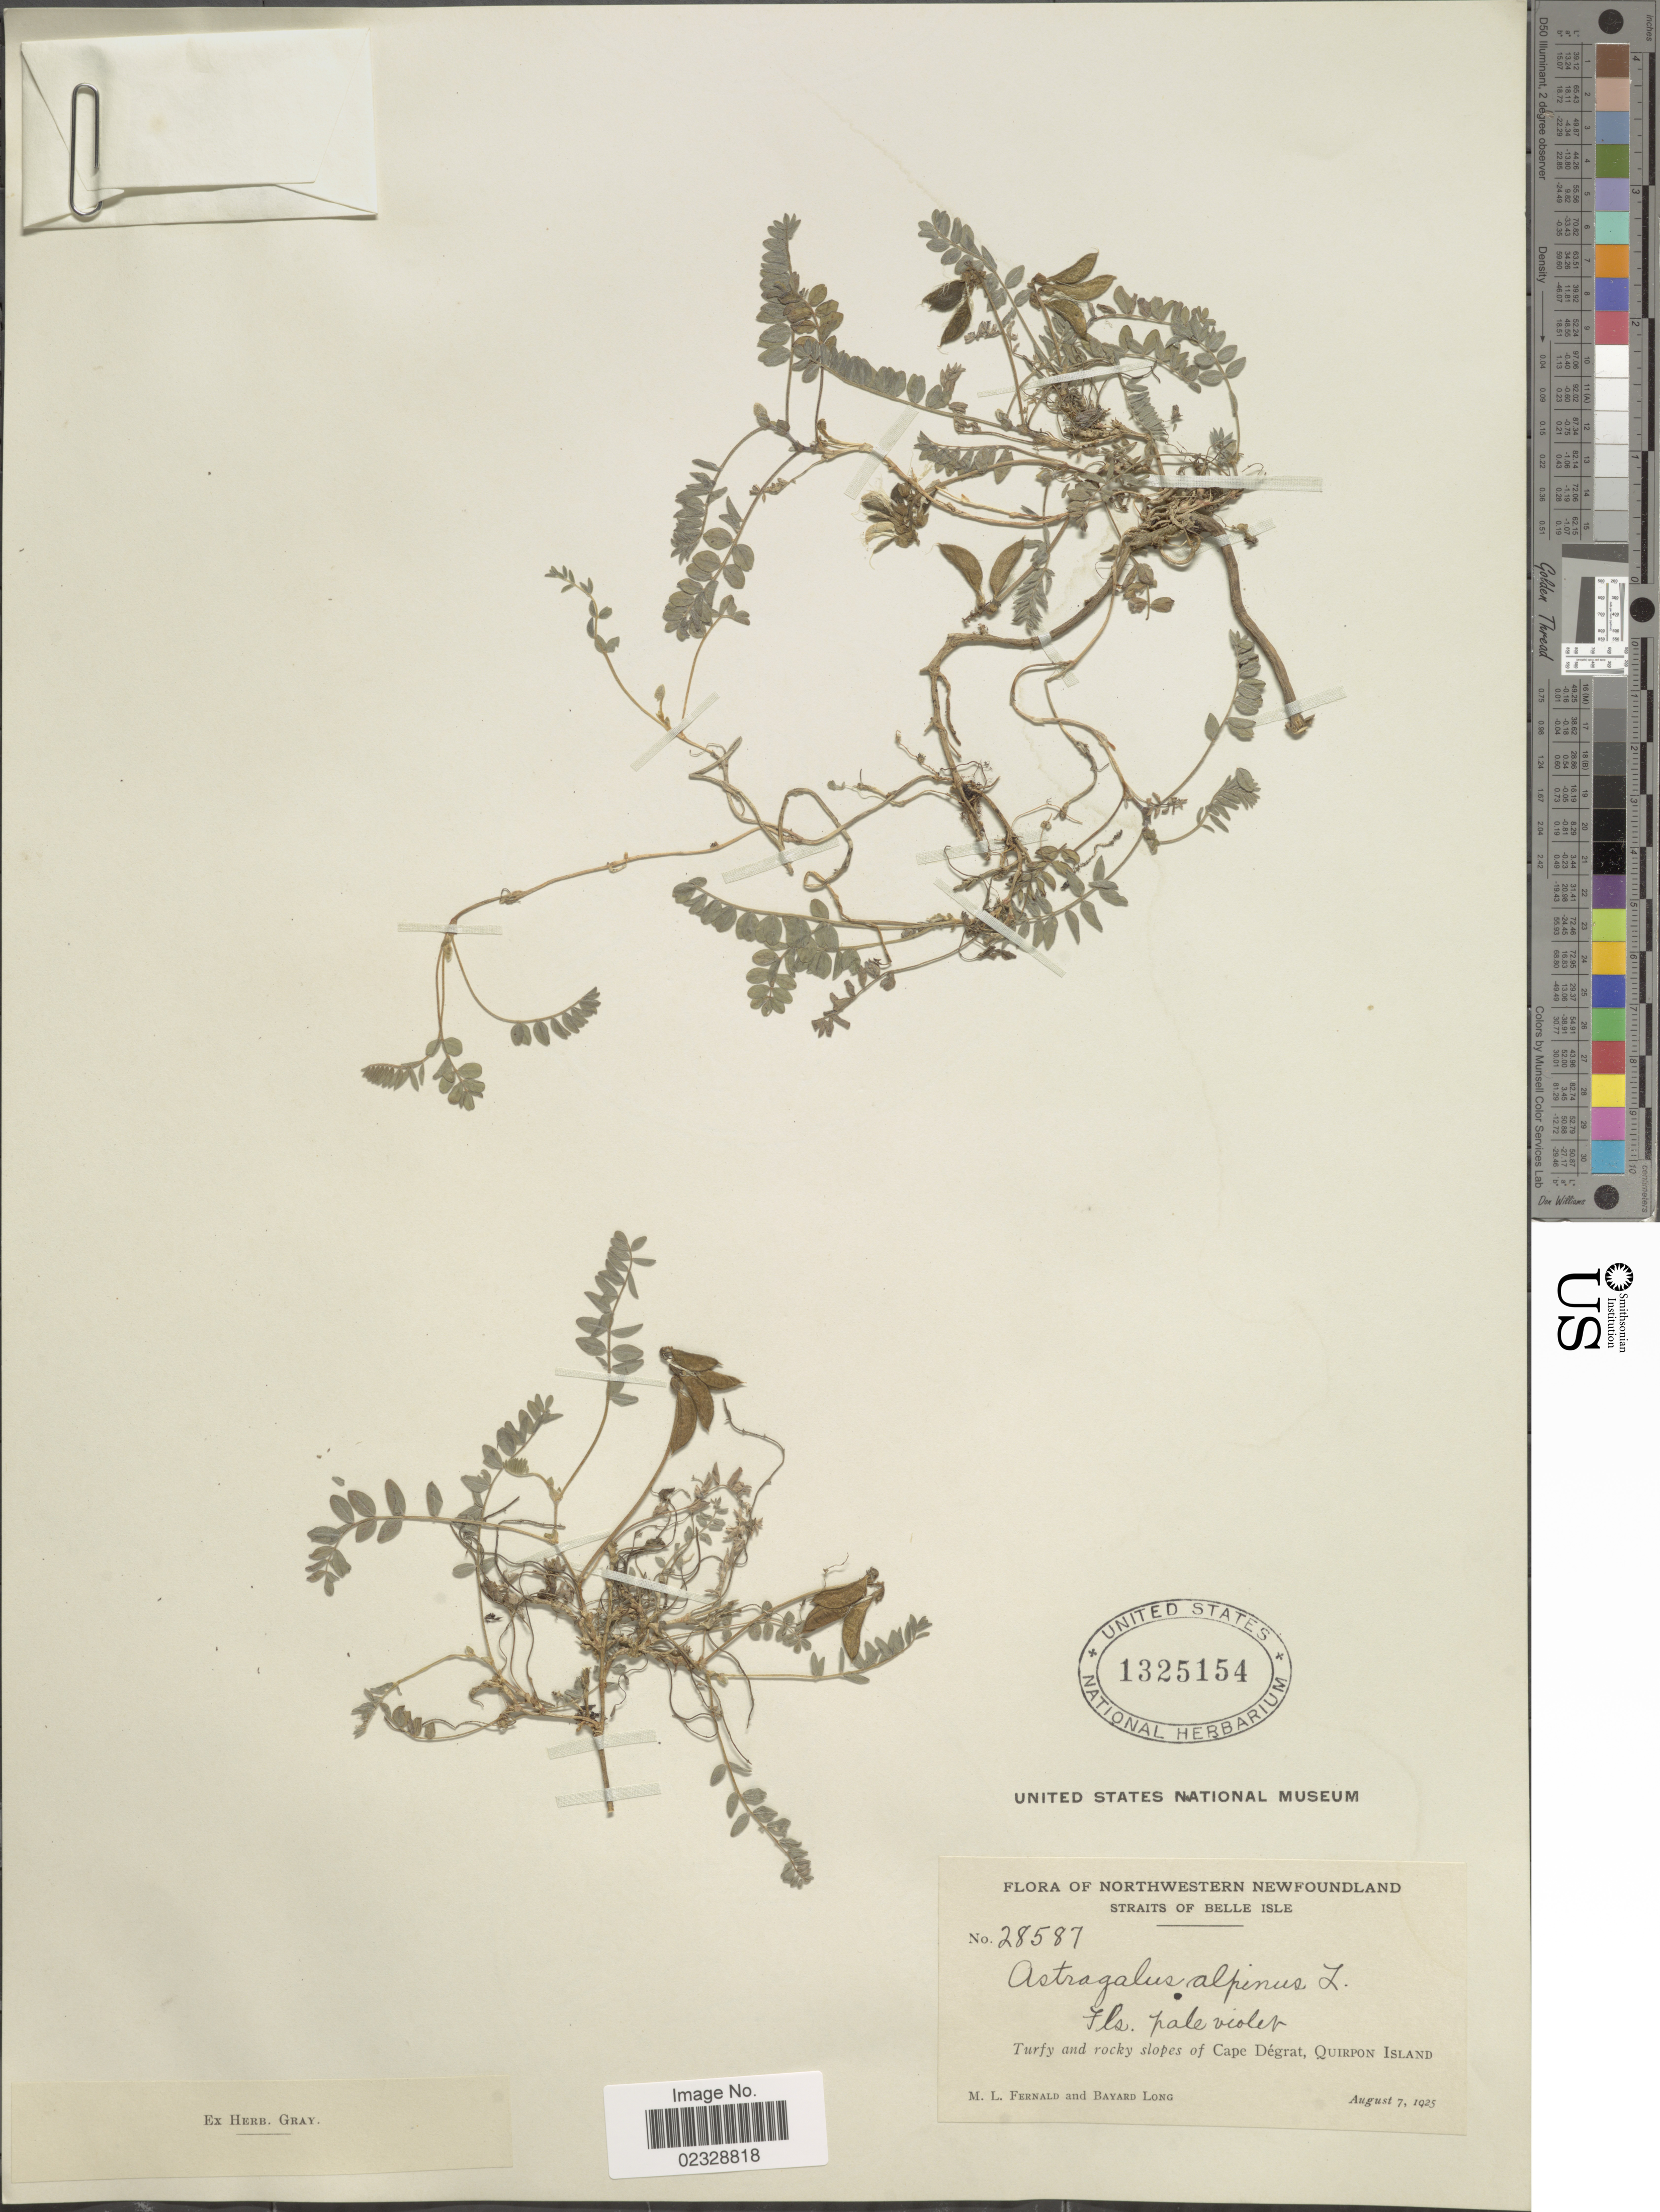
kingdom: Plantae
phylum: Tracheophyta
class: Magnoliopsida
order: Fabales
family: Fabaceae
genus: Astragalus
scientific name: Astragalus alpinus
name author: L.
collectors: M. L. Fernald & B. Long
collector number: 28587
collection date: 1925-08-07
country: Canada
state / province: Newfoundland and Labrador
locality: Northwestern Newfoundland, Straits of Belle Isle, slopes of Cape Degrat, Quirpon Island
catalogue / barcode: US 1325154